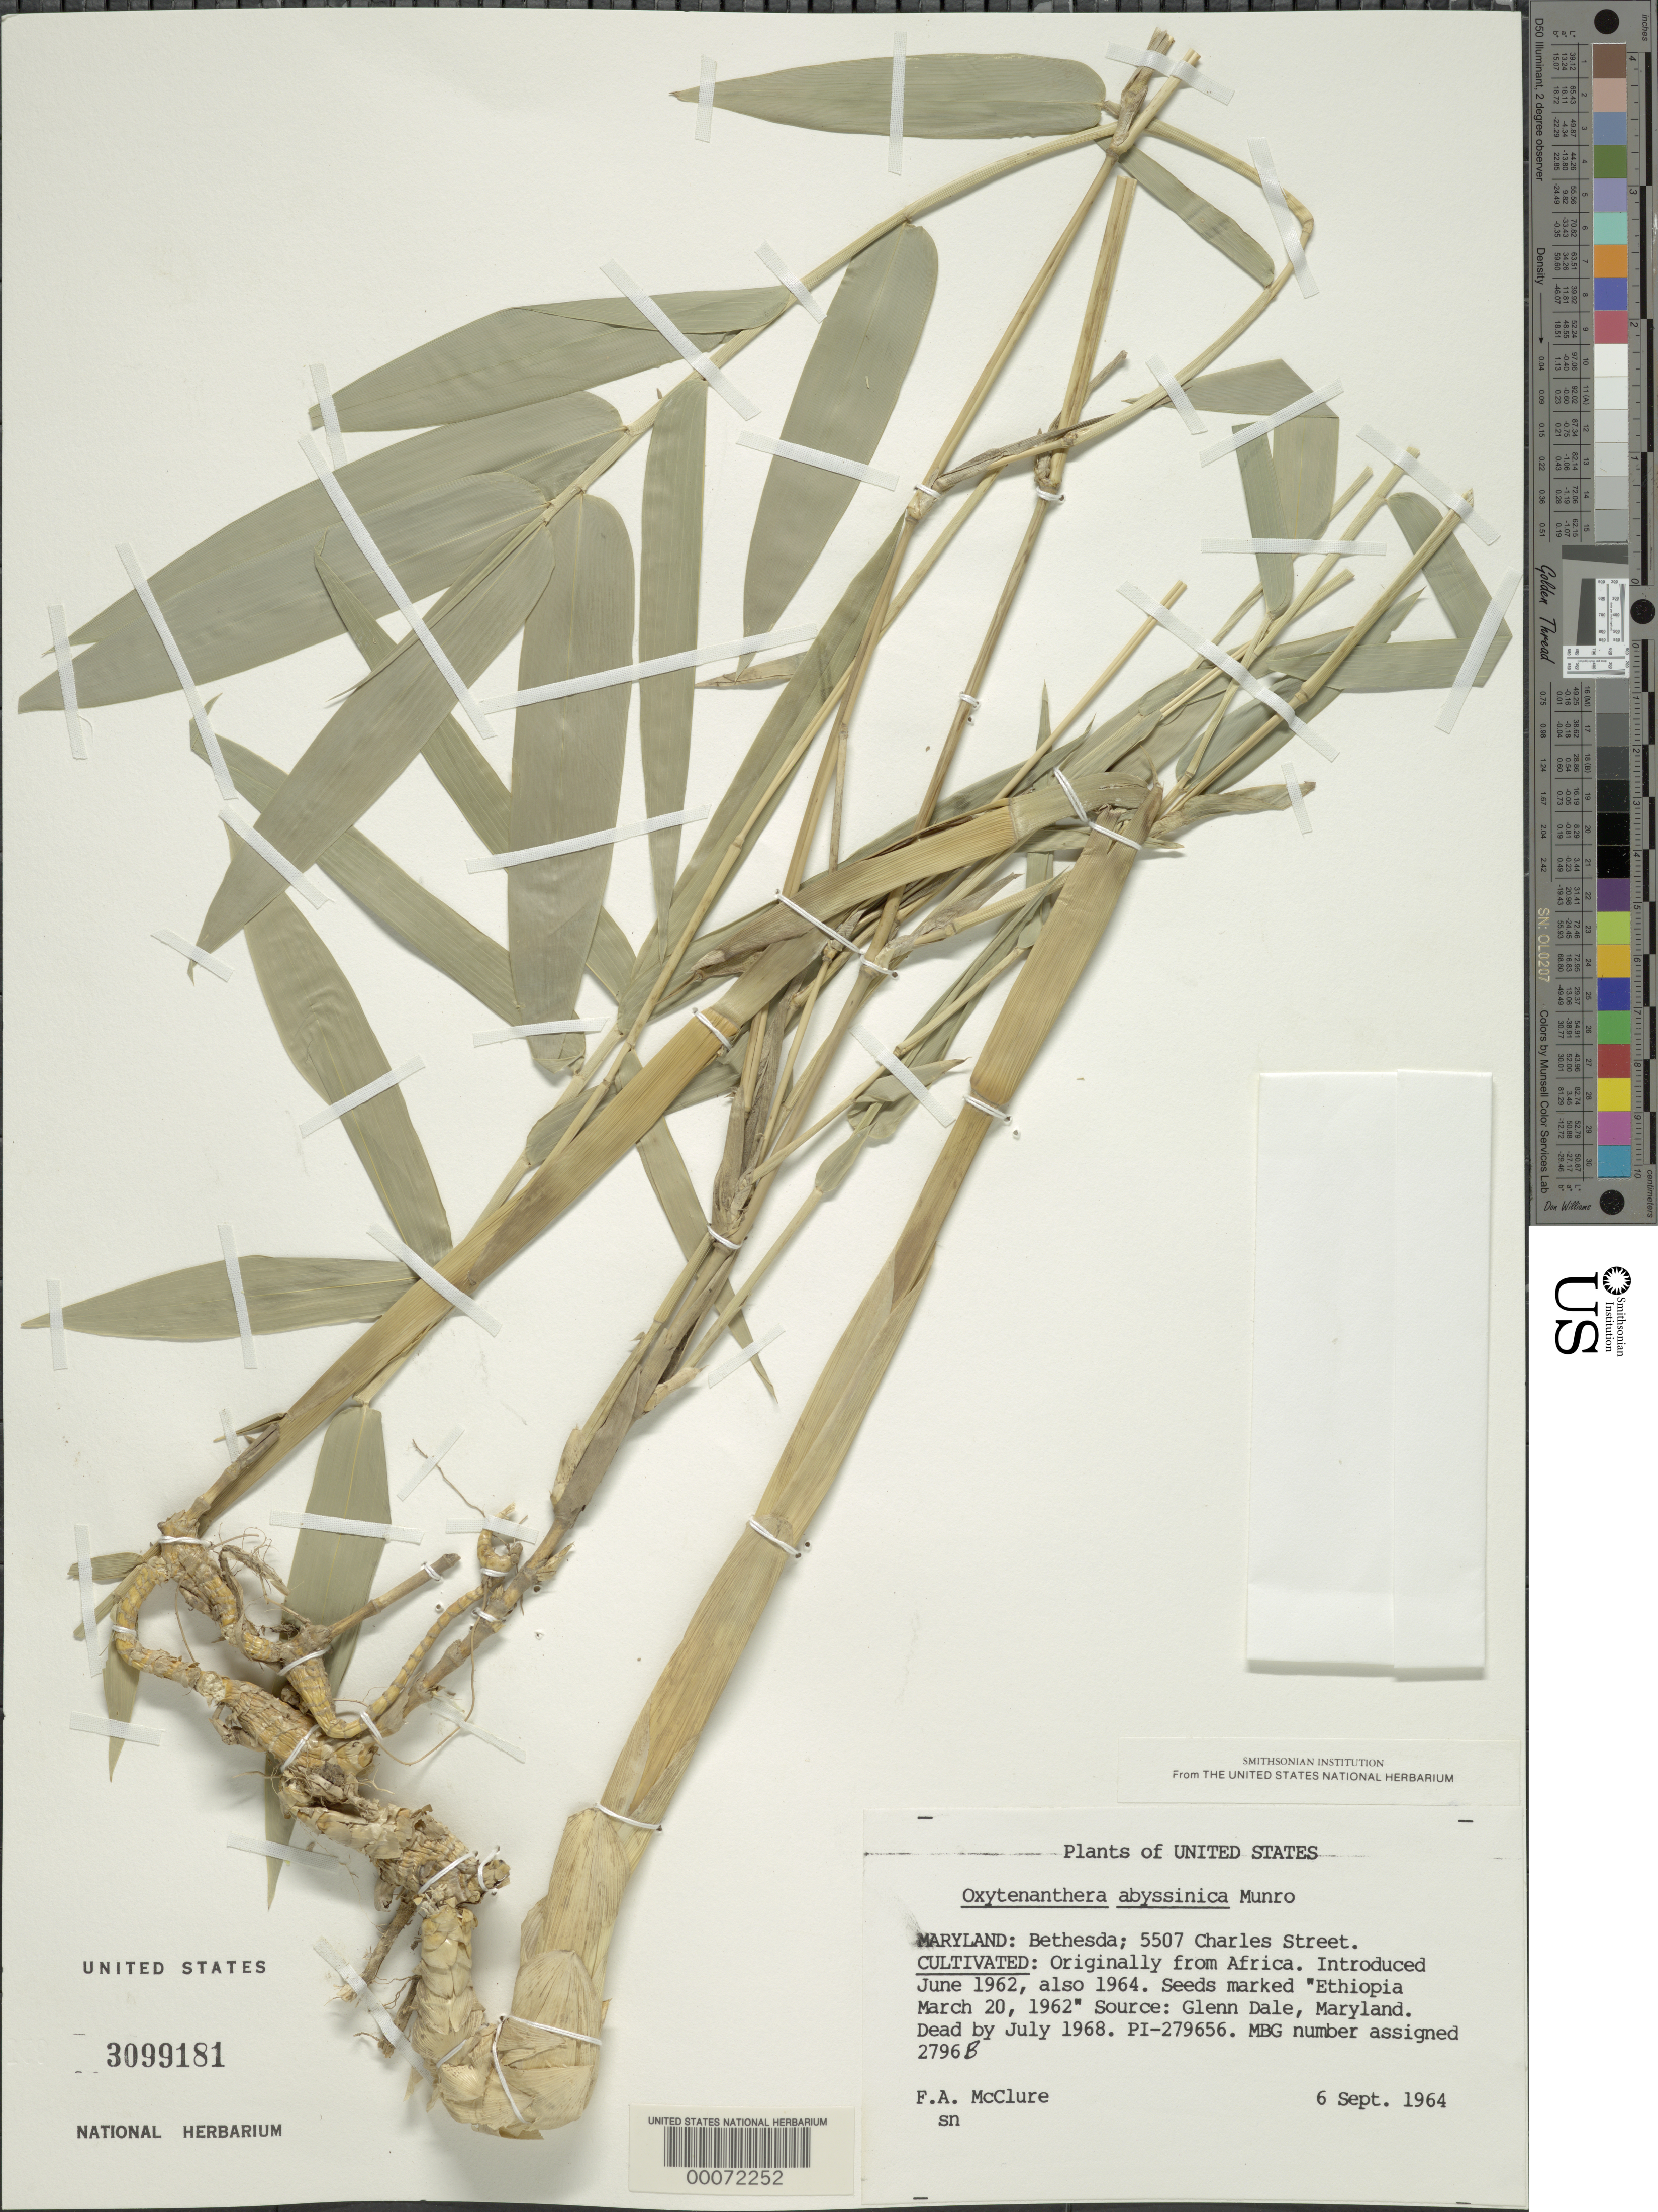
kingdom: Plantae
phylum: Tracheophyta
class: Liliopsida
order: Poales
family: Poaceae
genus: Oxytenanthera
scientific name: Oxytenanthera abyssinica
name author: (A. Rich.) Munro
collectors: F. A. McClure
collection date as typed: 06 Sep 1964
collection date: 1964-09-06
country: United States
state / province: Maryland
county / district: Montgomery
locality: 5507 Charles Street, Bethesda (McClure's garden)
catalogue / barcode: US 3099181